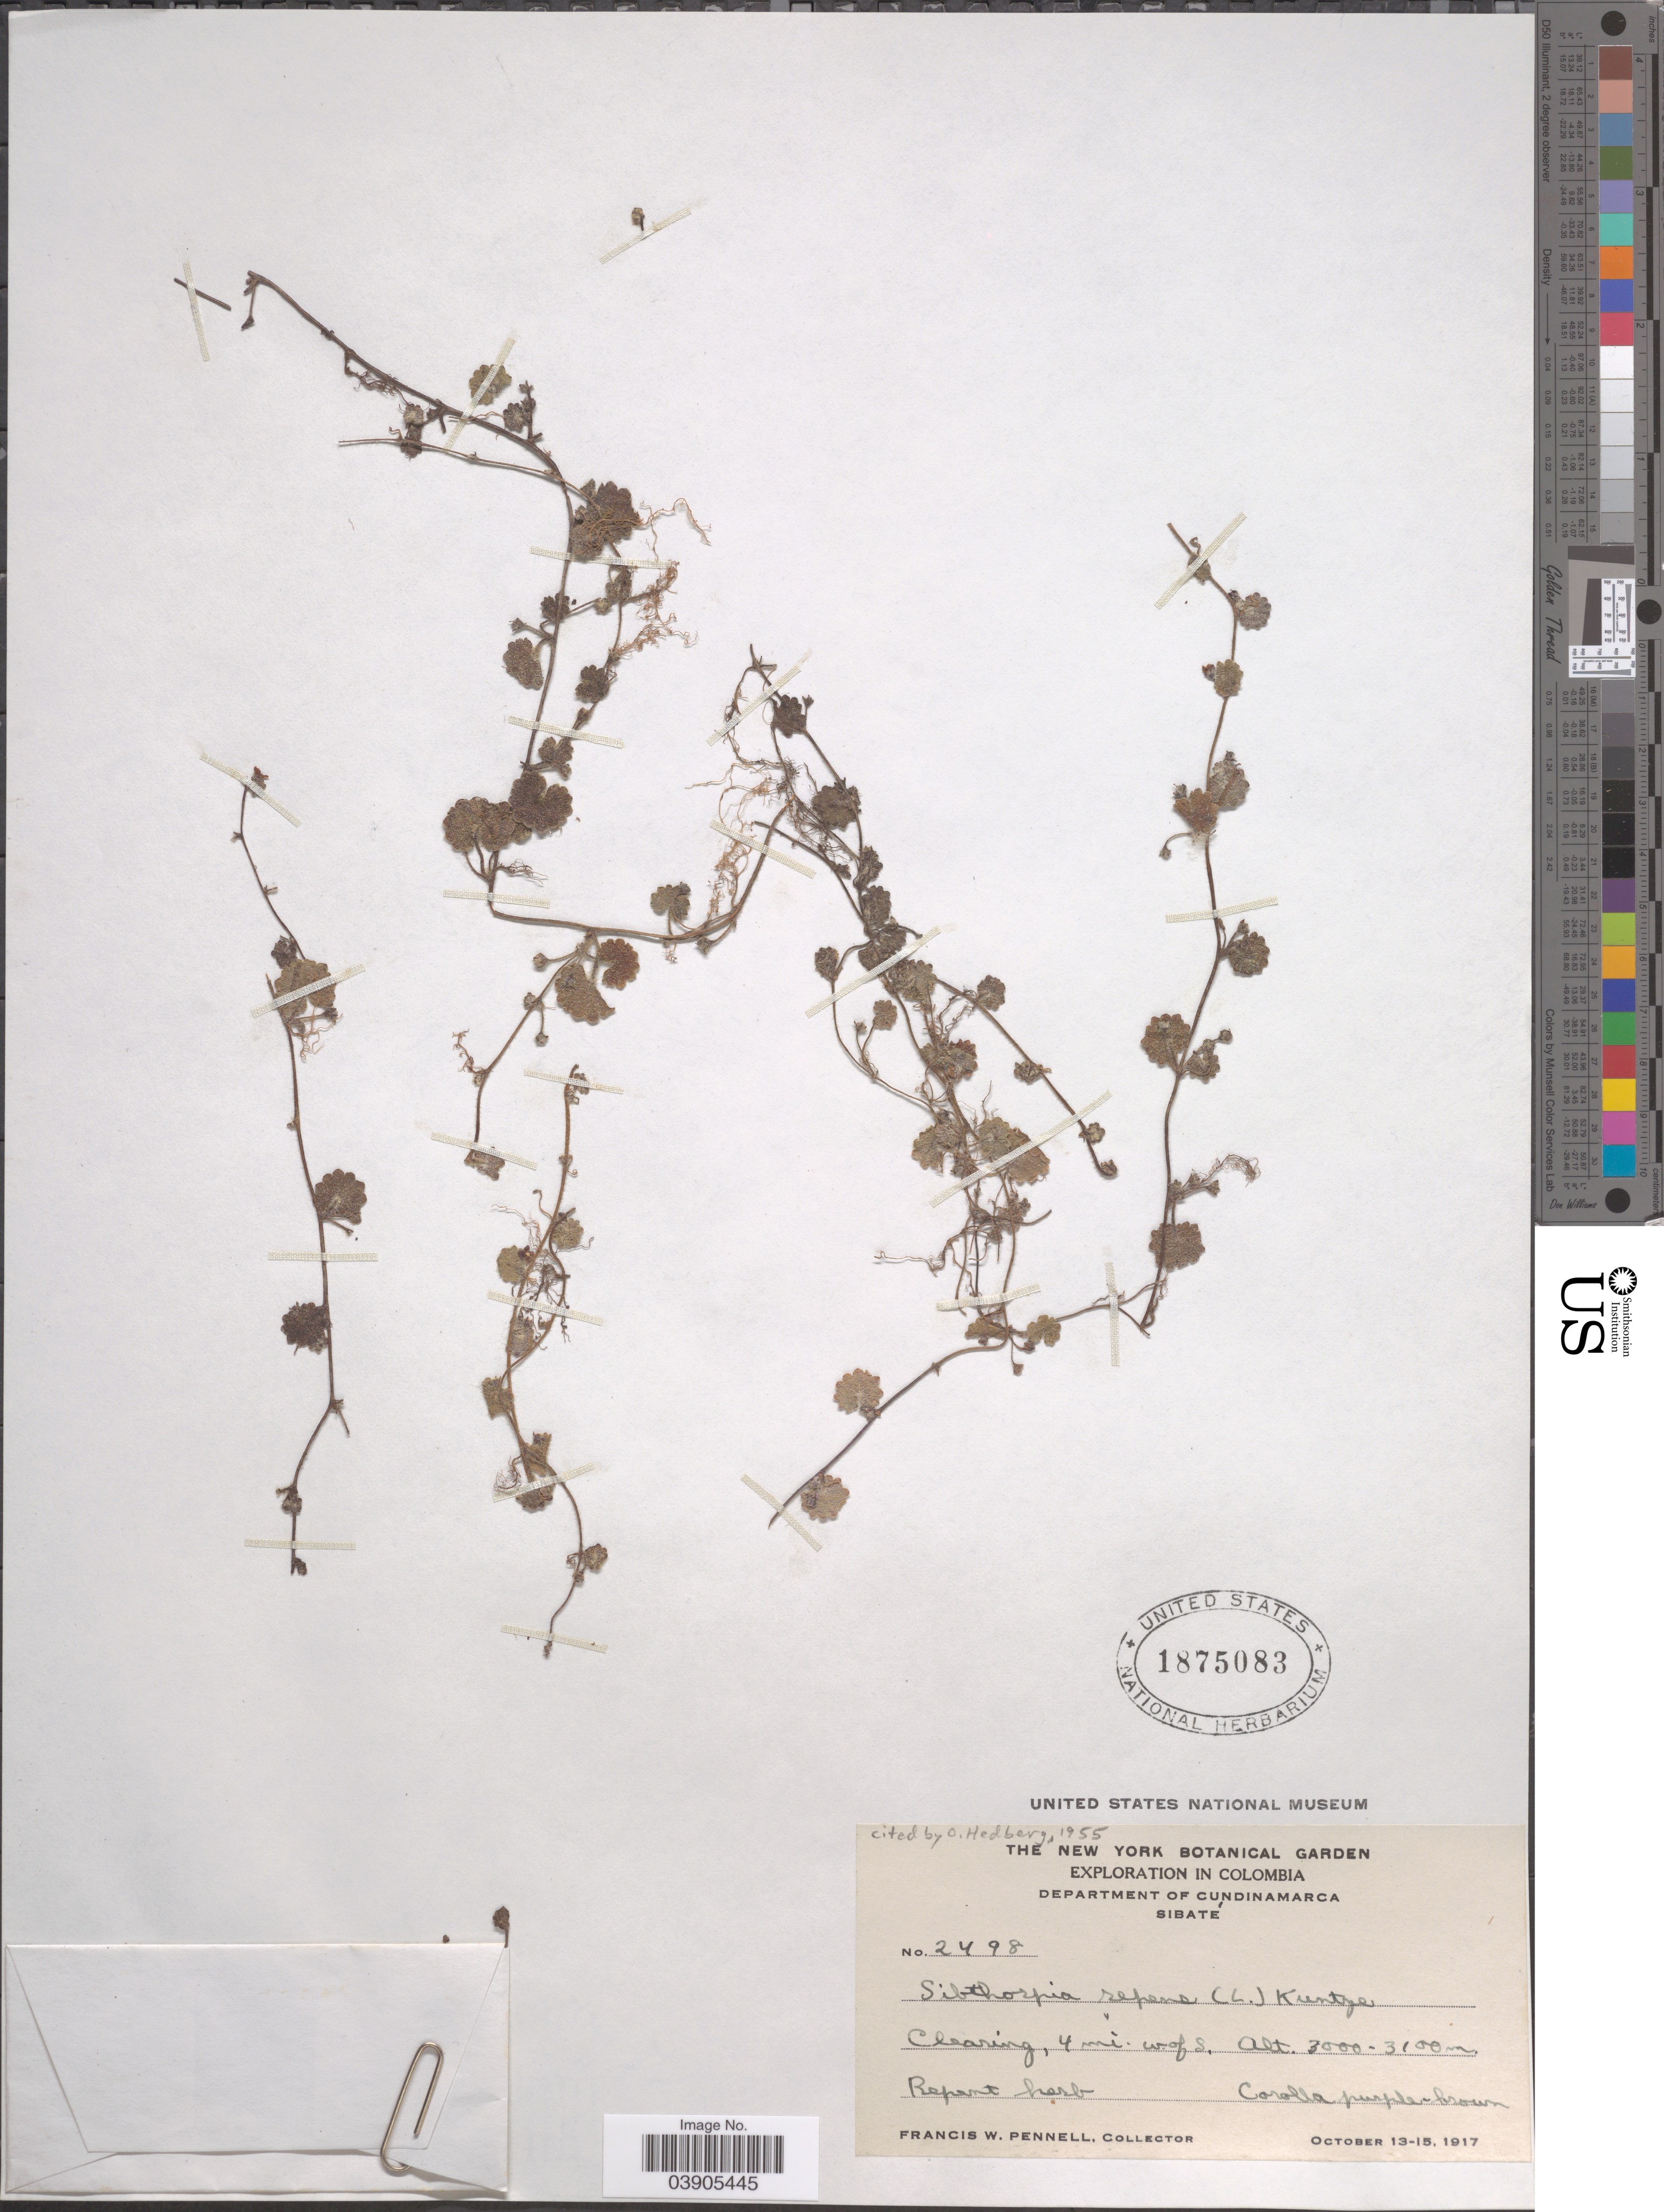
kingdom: Plantae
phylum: Tracheophyta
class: Magnoliopsida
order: Lamiales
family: Plantaginaceae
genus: Sibthorpia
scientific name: Sibthorpia repens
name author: (L.) Kuntze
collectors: F. W. Pennell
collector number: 2498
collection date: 1917-10-13/1917-10-15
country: Colombia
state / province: Cundinamarca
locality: Department of Cundinamarca. Sibaté. Clearing, 4 mi. w. of s.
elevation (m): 3000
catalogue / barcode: US 1875083